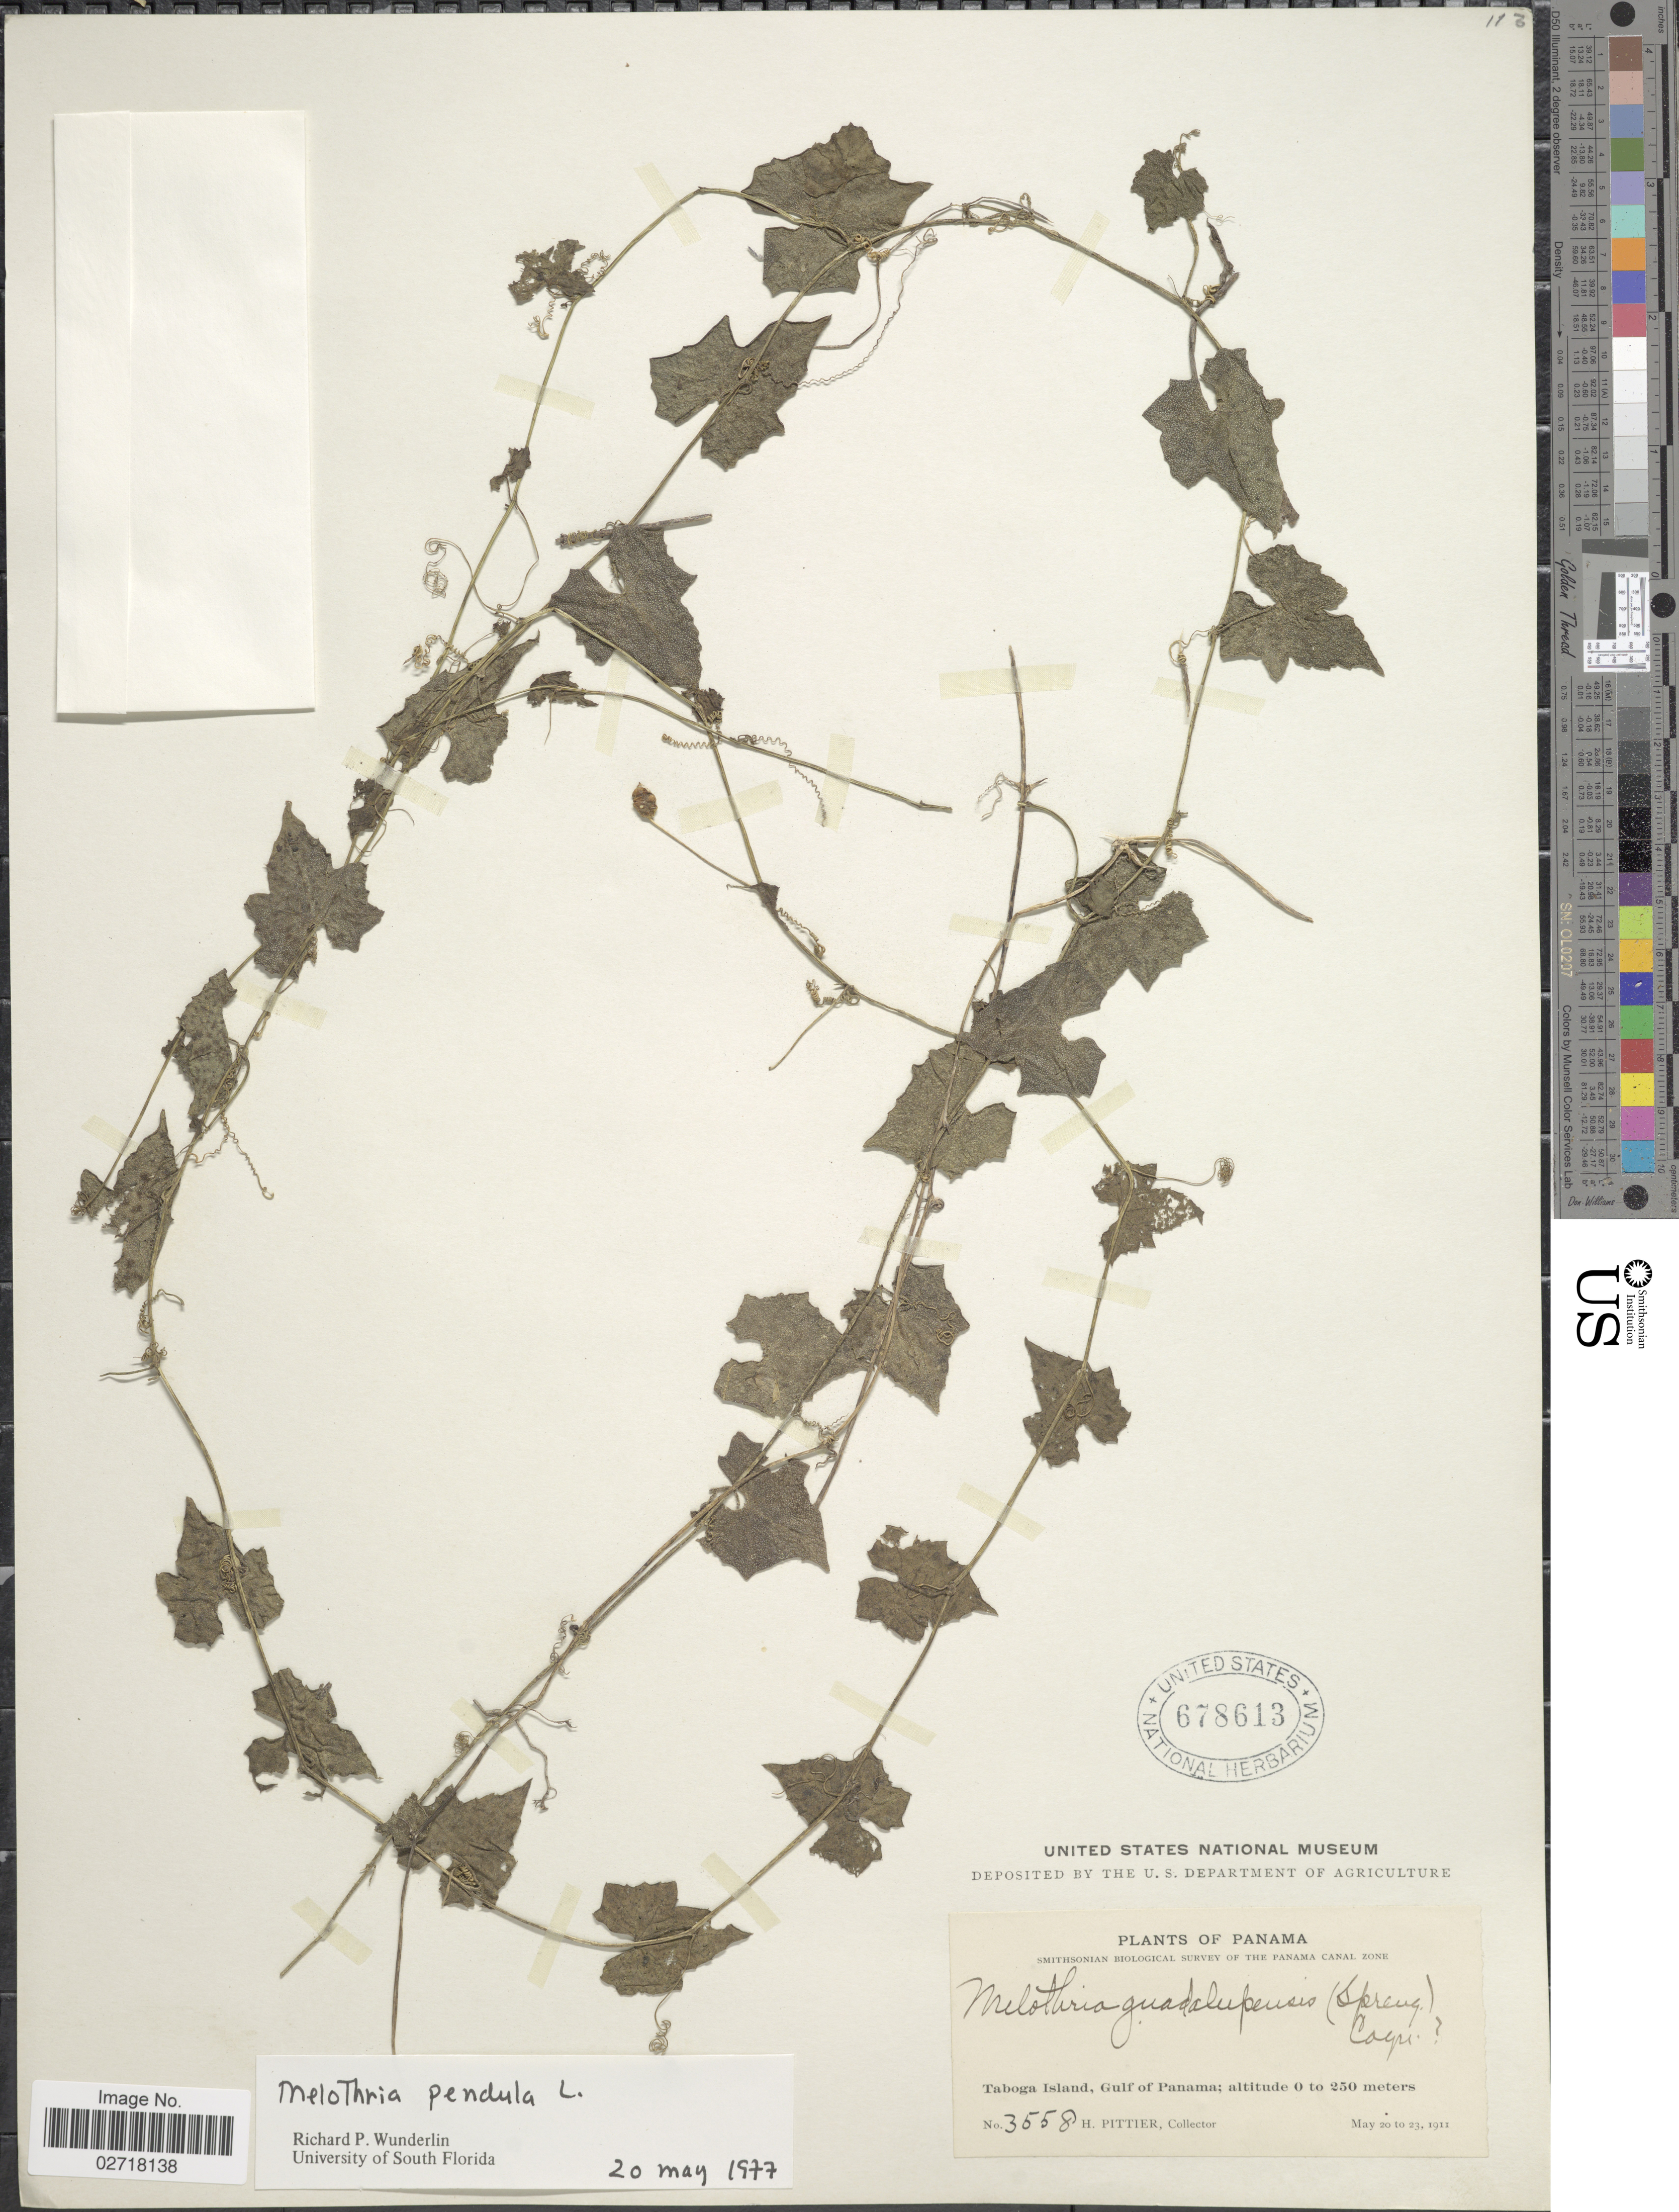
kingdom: Plantae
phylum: Tracheophyta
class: Magnoliopsida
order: Cucurbitales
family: Cucurbitaceae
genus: Melothria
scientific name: Melothria pendula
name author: L.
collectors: H. F. Pittier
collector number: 3558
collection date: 1911-05-20/1911-05-23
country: Panama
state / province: Panamá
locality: Taboga Island, Gulf of Panama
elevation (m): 0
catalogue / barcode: US 678613